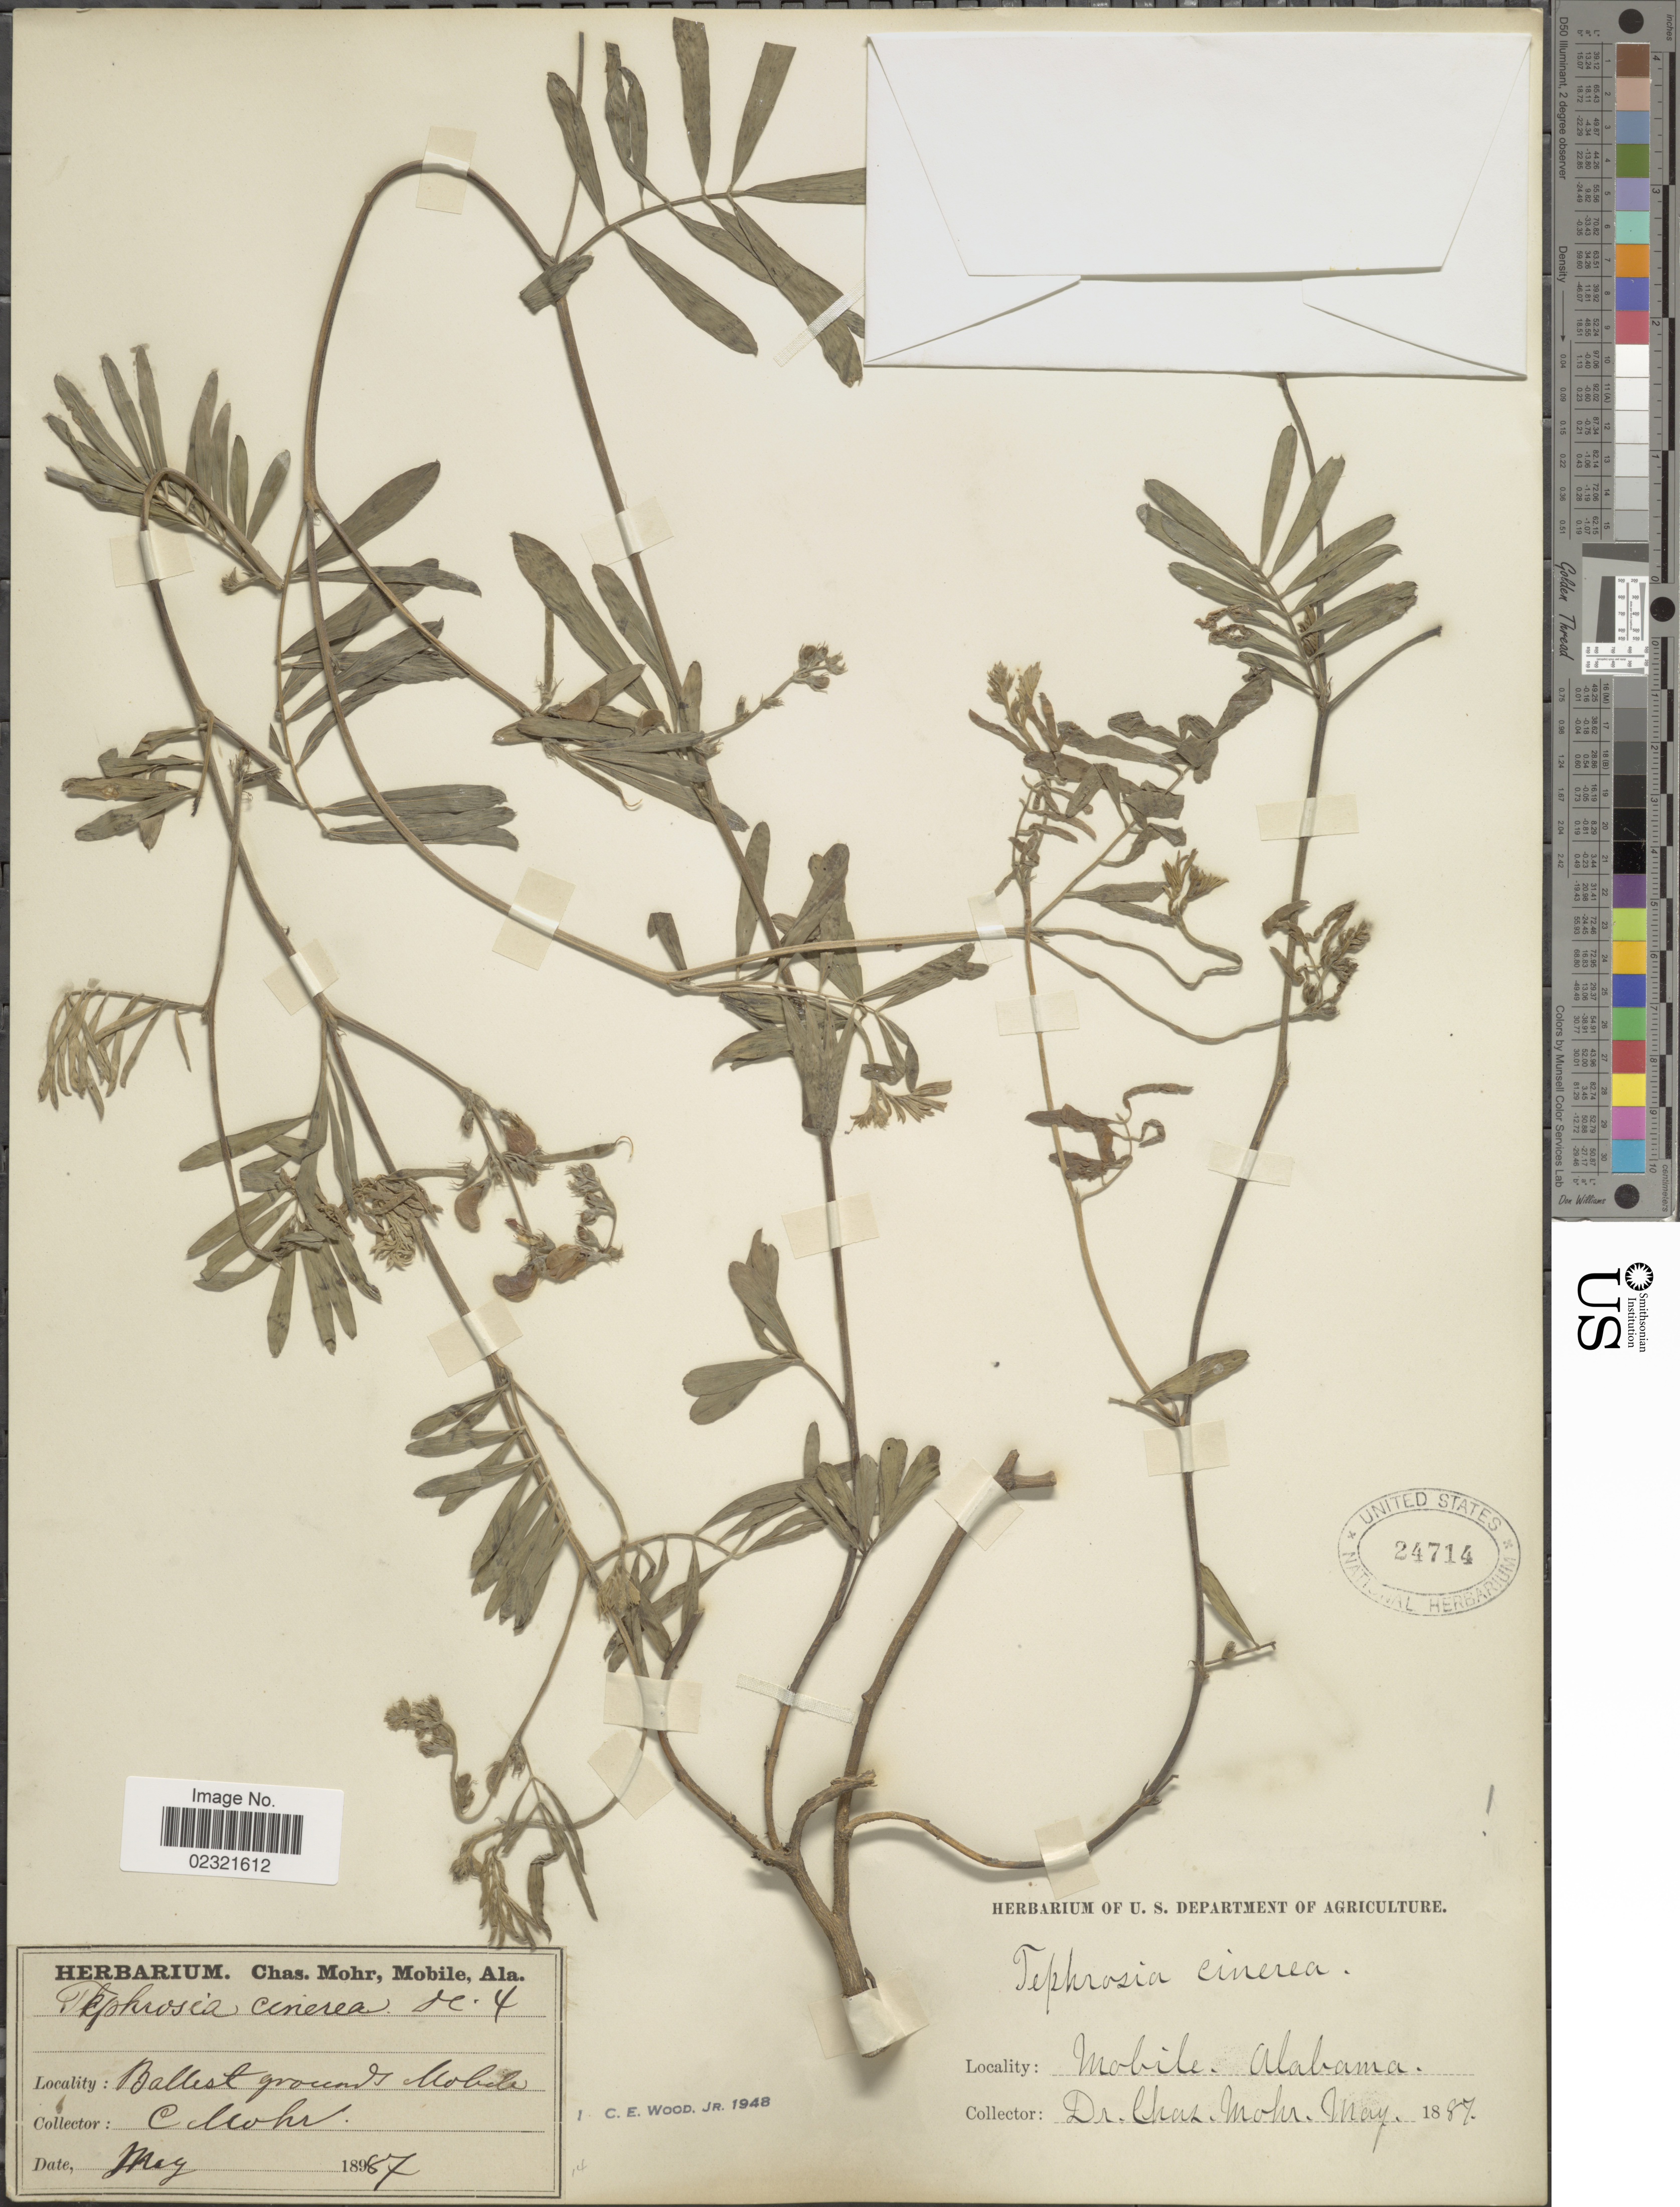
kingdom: Plantae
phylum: Tracheophyta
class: Magnoliopsida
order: Fabales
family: Fabaceae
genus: Tephrosia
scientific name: Tephrosia cinerea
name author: (L.) Pers.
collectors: C. T. Mohr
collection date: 1887-05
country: United States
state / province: Alabama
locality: Mobile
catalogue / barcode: US 24714